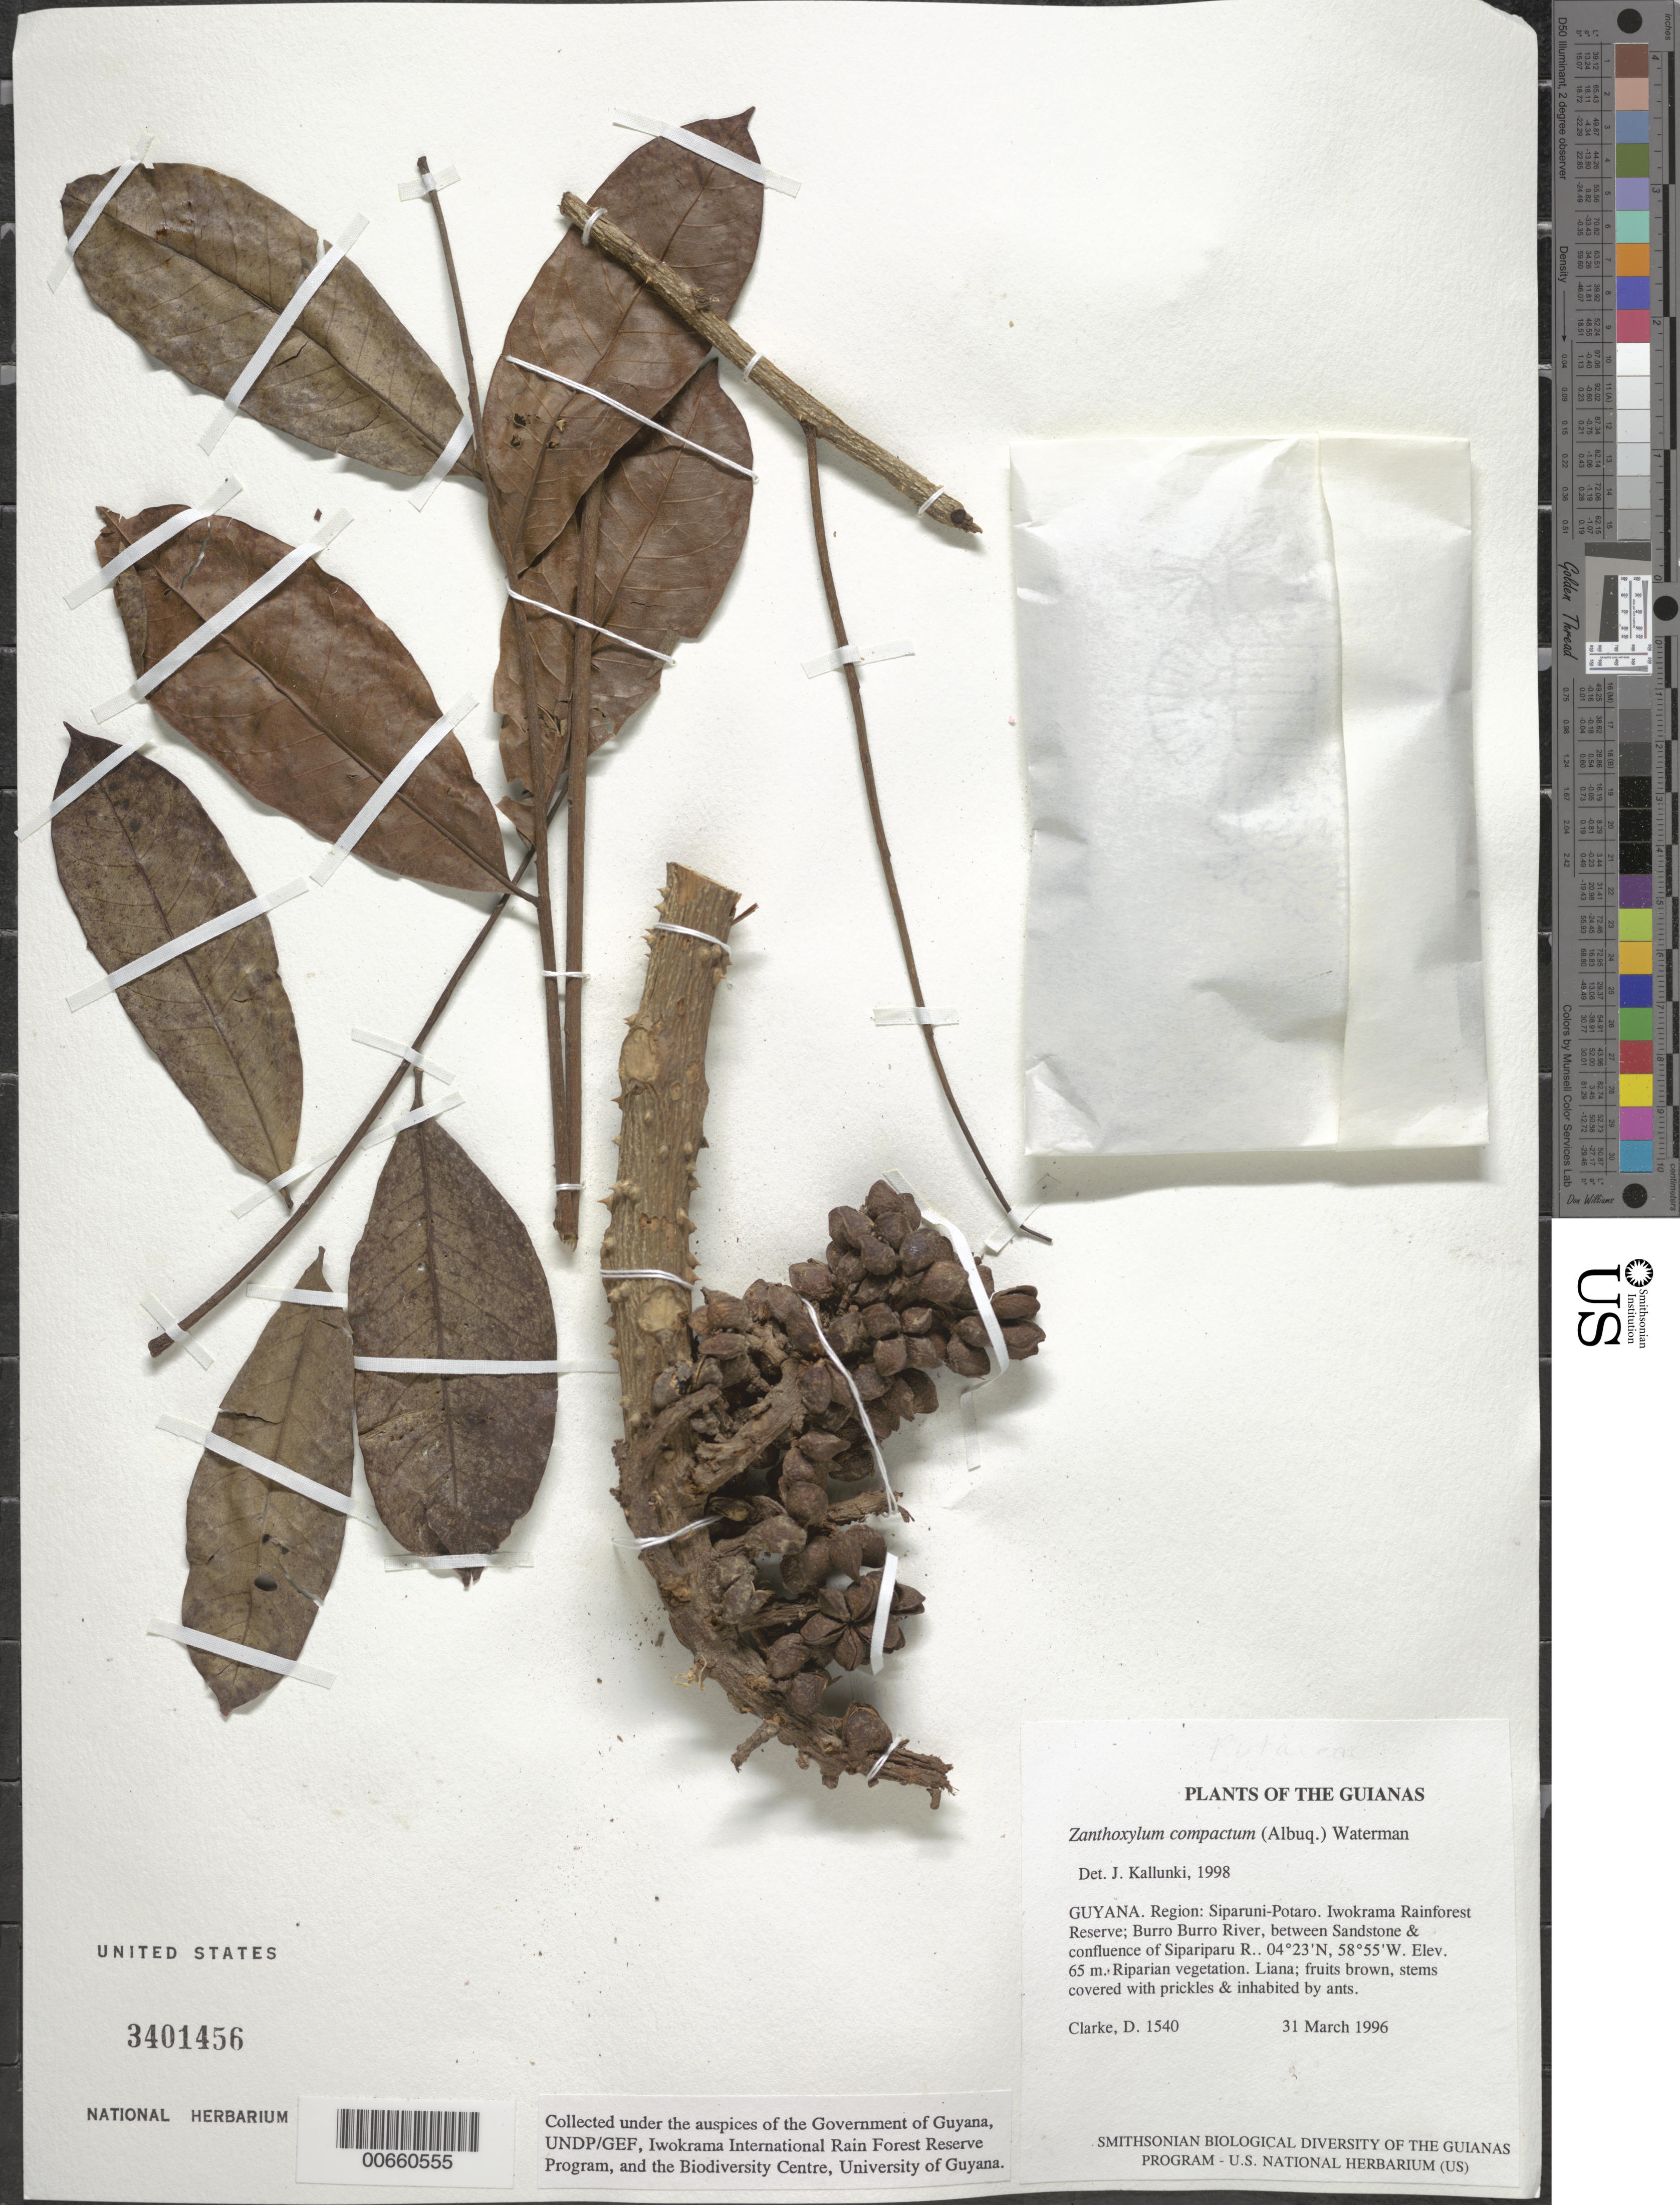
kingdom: Plantae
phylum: Tracheophyta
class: Magnoliopsida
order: Sapindales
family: Rutaceae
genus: Zanthoxylum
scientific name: Zanthoxylum compactum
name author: (Huber ex Albuq.) P.G. Waterman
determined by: Kallunki, Jacquelyn A.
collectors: H. D. Clarke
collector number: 1540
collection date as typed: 31 March 1996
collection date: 1996-03-31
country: Guyana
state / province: Potaro-Siparuni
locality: Iwokrama Rainforest Reserve; Burro Burro River, between Sandstone & confluence of Sipariparu R.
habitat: Riparian vegetation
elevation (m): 65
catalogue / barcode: US 3401456